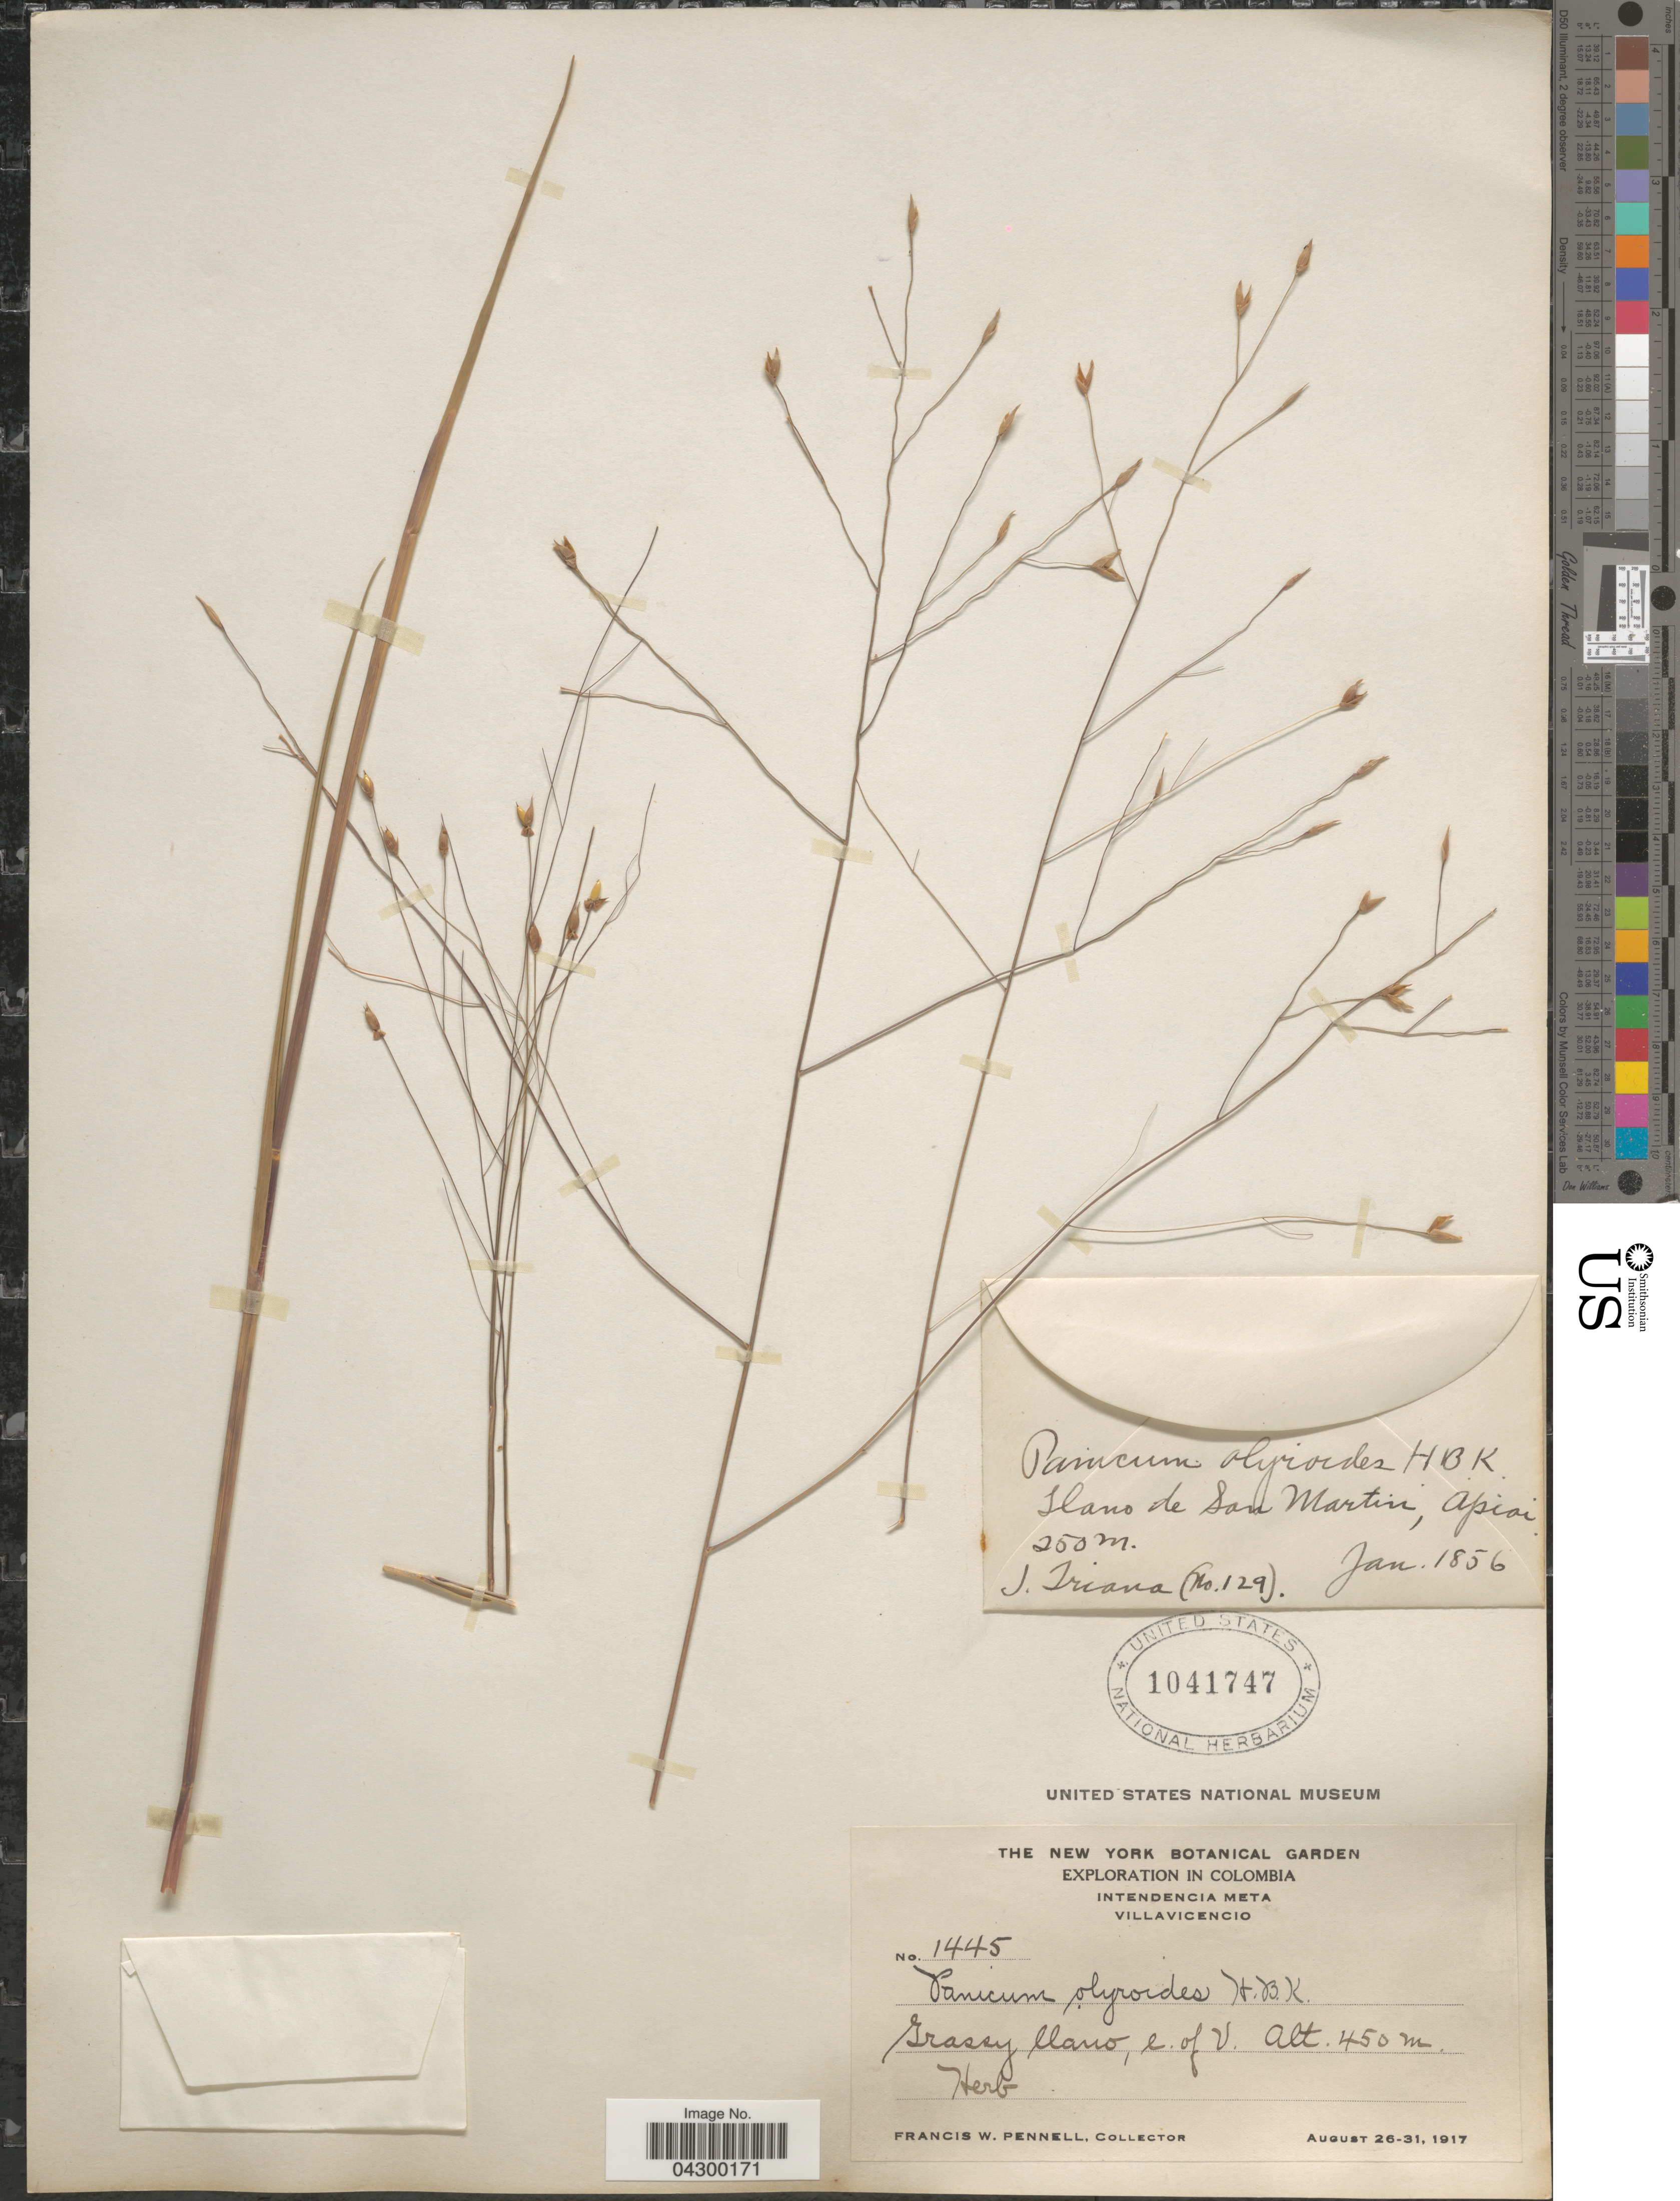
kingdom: Plantae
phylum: Tracheophyta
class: Liliopsida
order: Poales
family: Poaceae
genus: Panicum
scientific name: Panicum olyroides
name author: Kunth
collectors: J. Triana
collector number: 129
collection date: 1856-01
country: Colombia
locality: Llano de San Martin, Apiai.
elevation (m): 250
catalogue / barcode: US 1041747